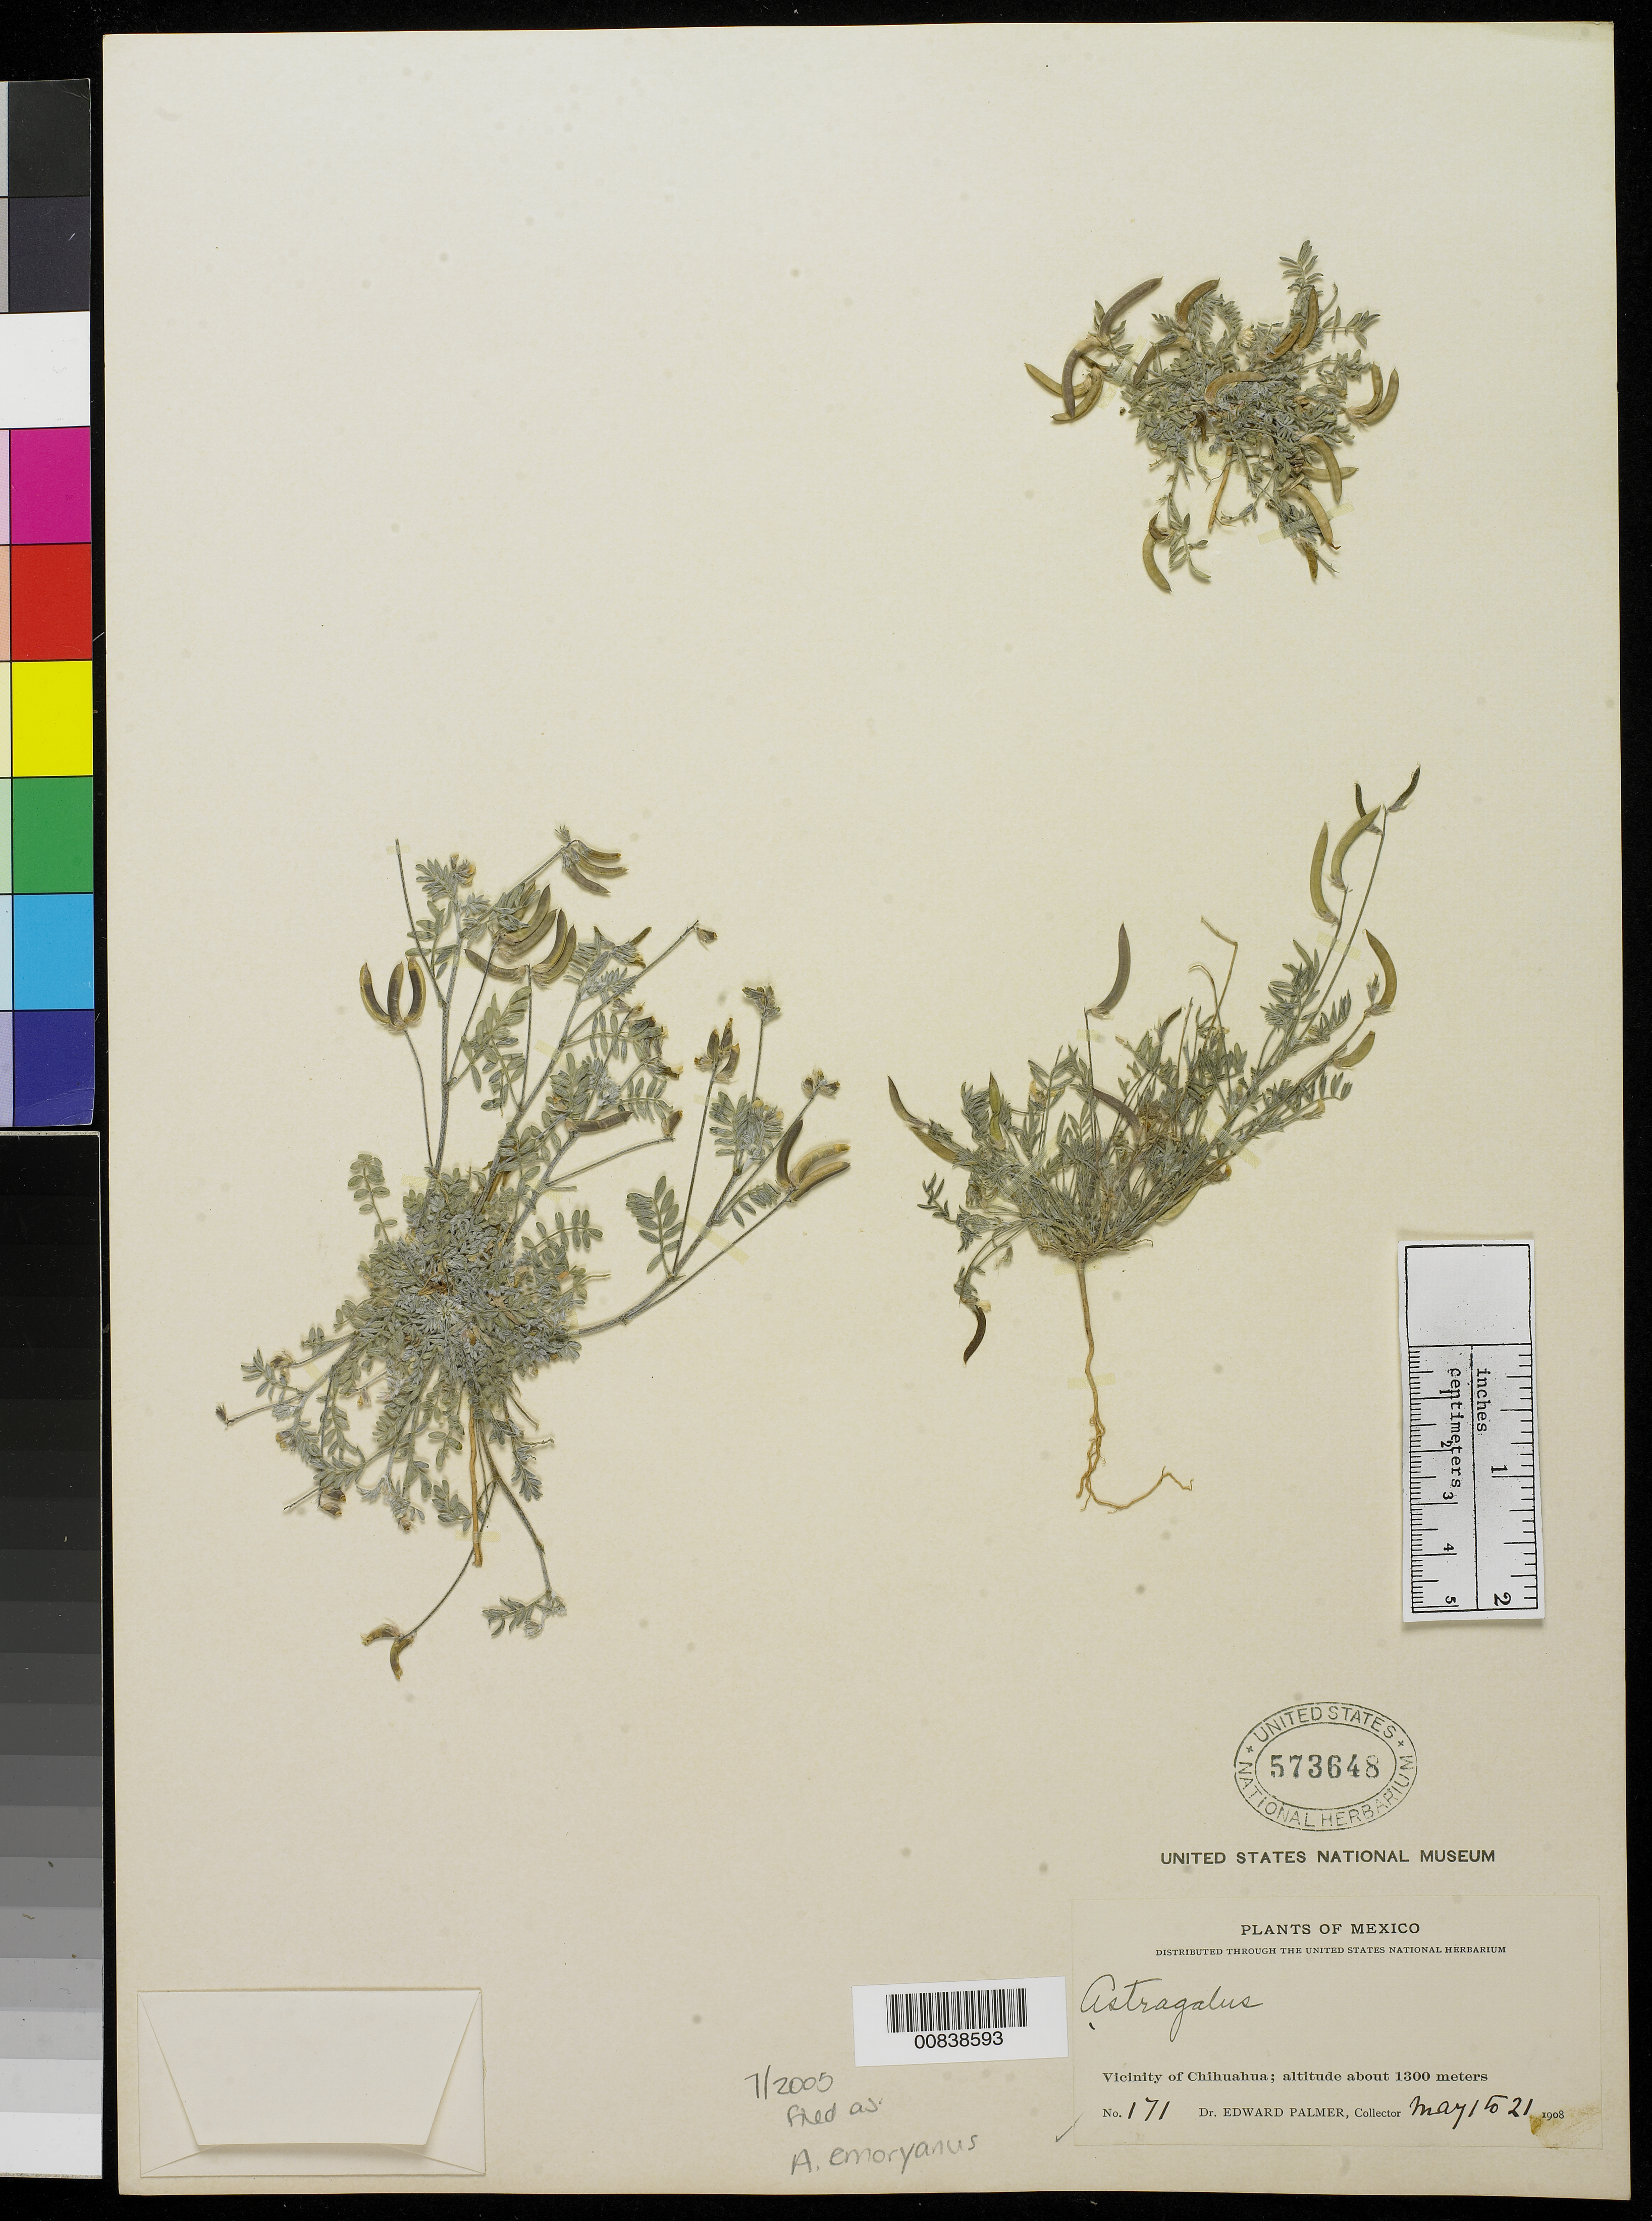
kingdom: Plantae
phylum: Tracheophyta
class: Magnoliopsida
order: Fabales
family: Fabaceae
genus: Astragalus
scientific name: Astragalus nuttallianus var. austrinus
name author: DC.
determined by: Estrada, E.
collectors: E. Palmer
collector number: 171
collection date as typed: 01 May 1908 to 21 May 1908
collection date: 1908-05-01/1908-05-21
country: Mexico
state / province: Chihuahua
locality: Vicinity of Chihuahua.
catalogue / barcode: US 573648